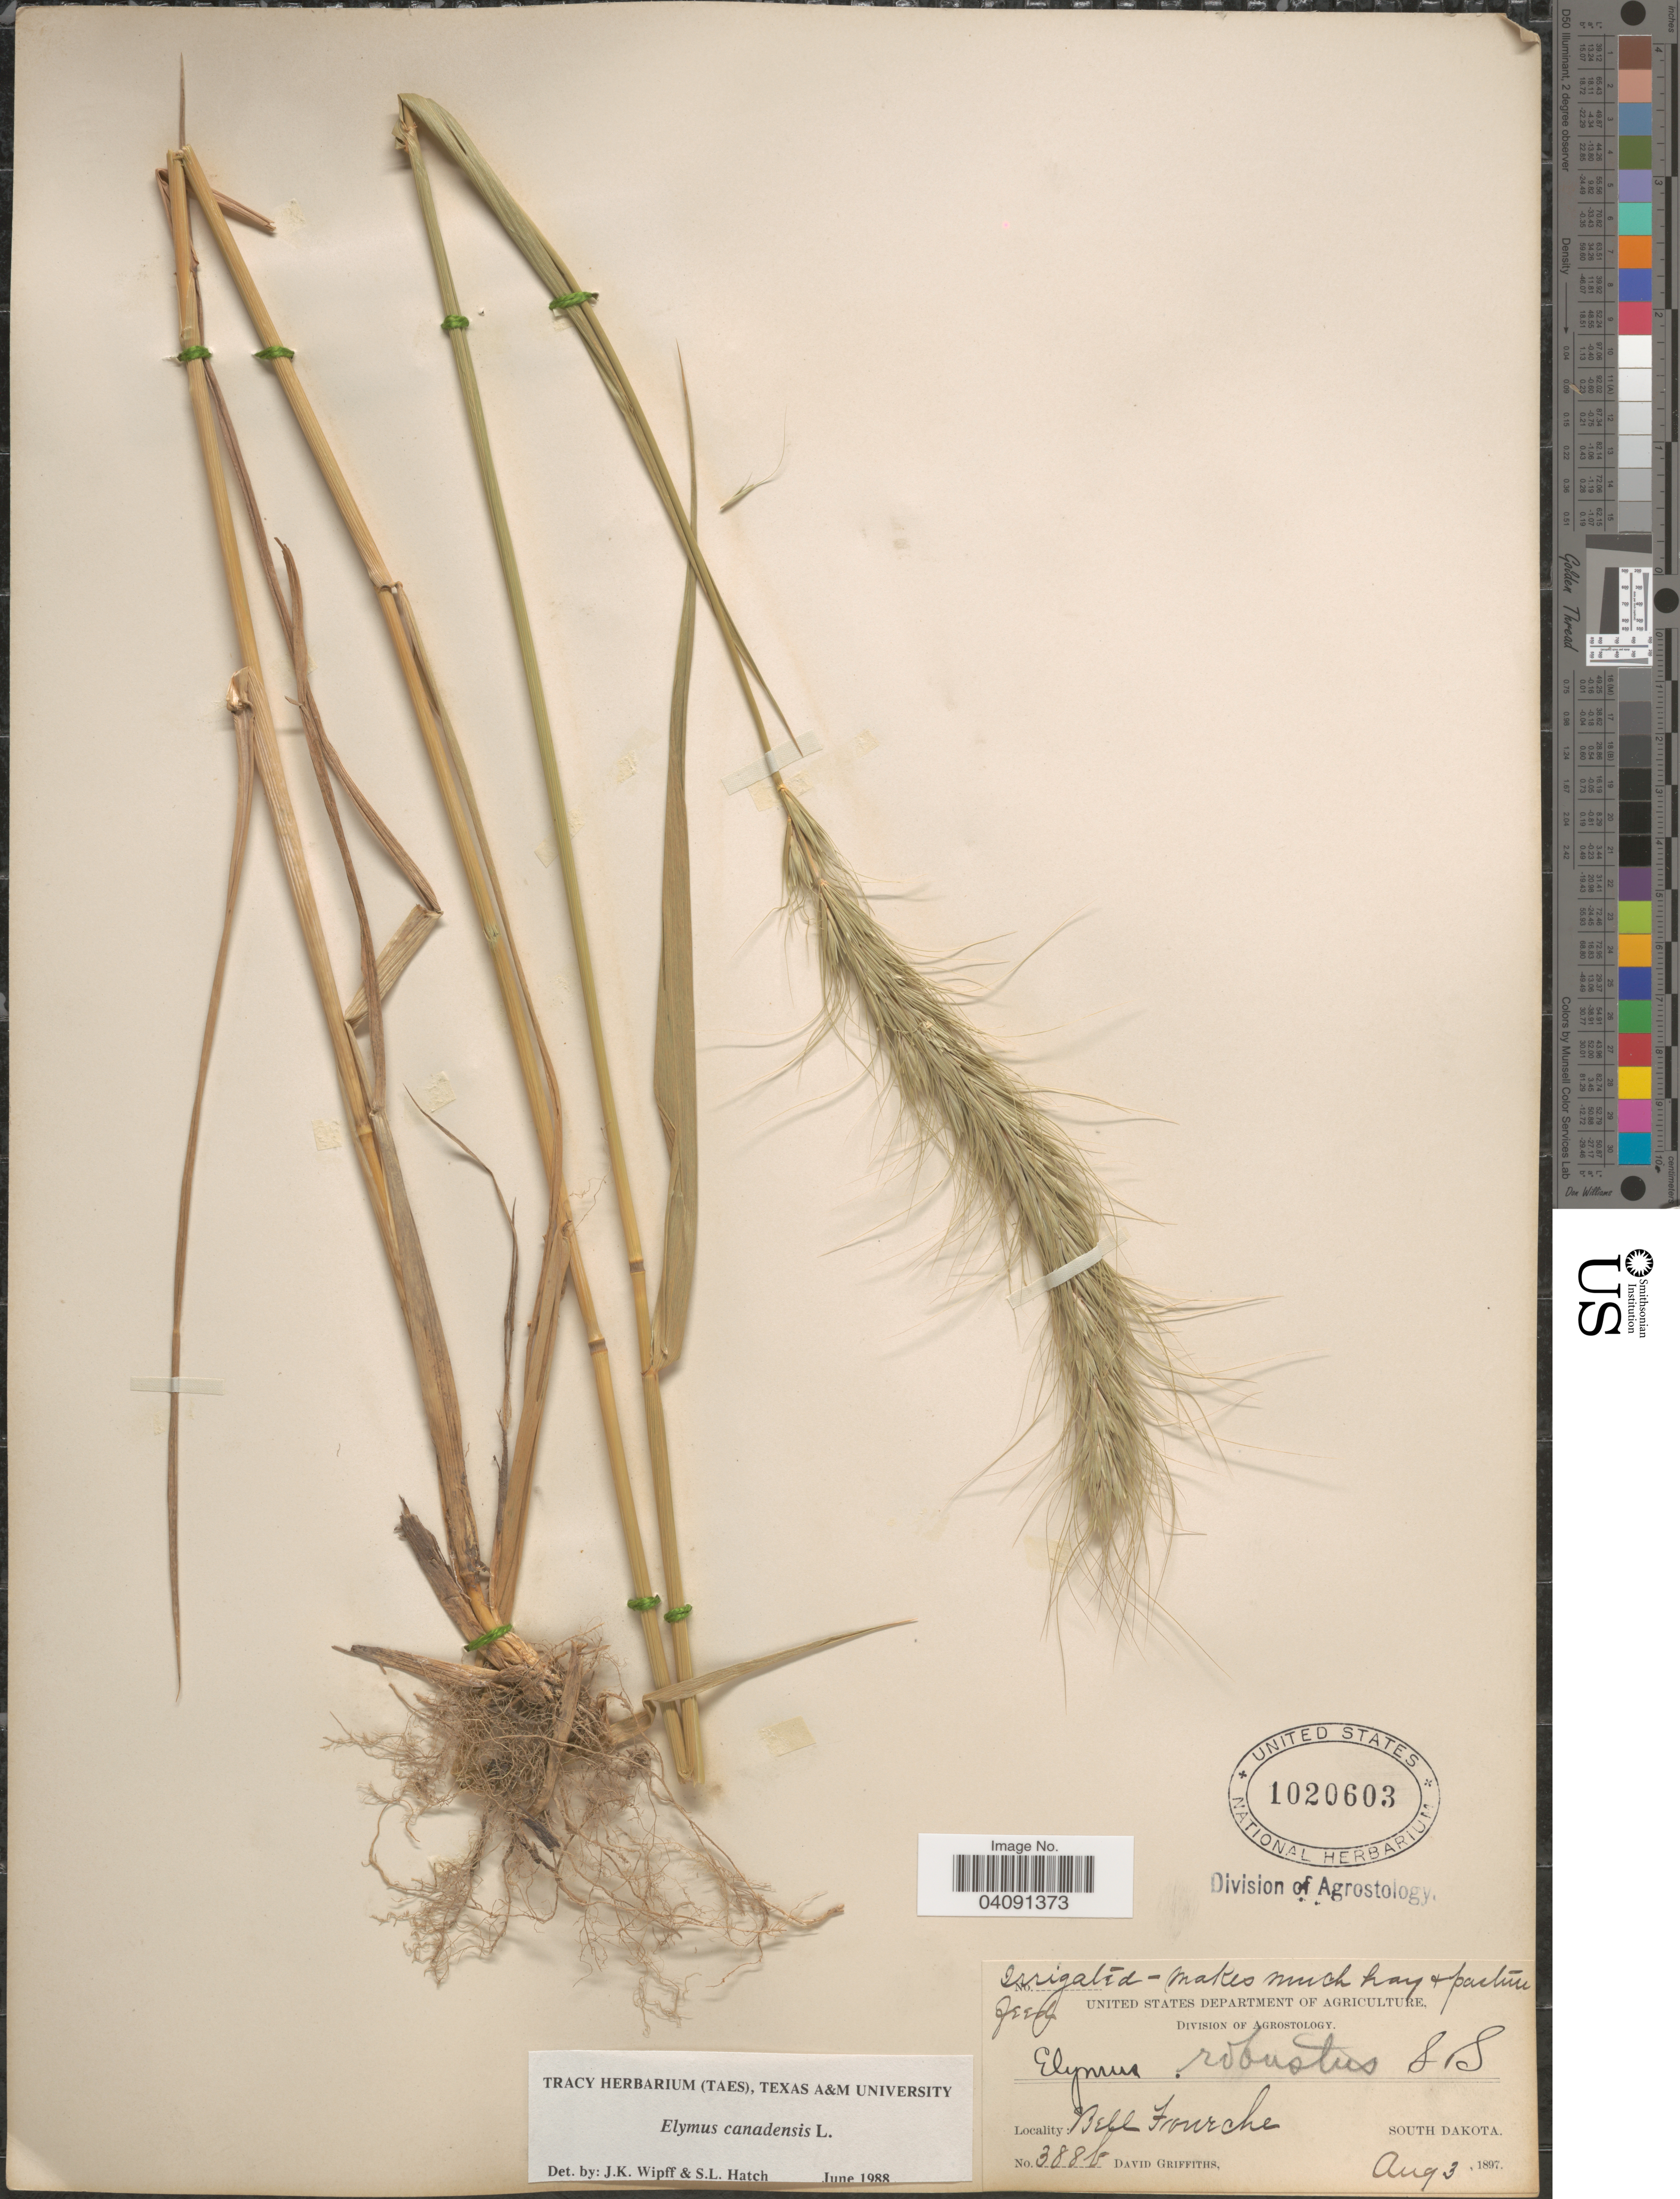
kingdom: Plantae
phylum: Tracheophyta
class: Liliopsida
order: Poales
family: Poaceae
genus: Elymus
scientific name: Elymus canadensis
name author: L.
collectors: D. Griffiths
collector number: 388b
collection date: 1897-08-03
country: United States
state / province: South Dakota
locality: Bell Fourche.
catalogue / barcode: US 1020603